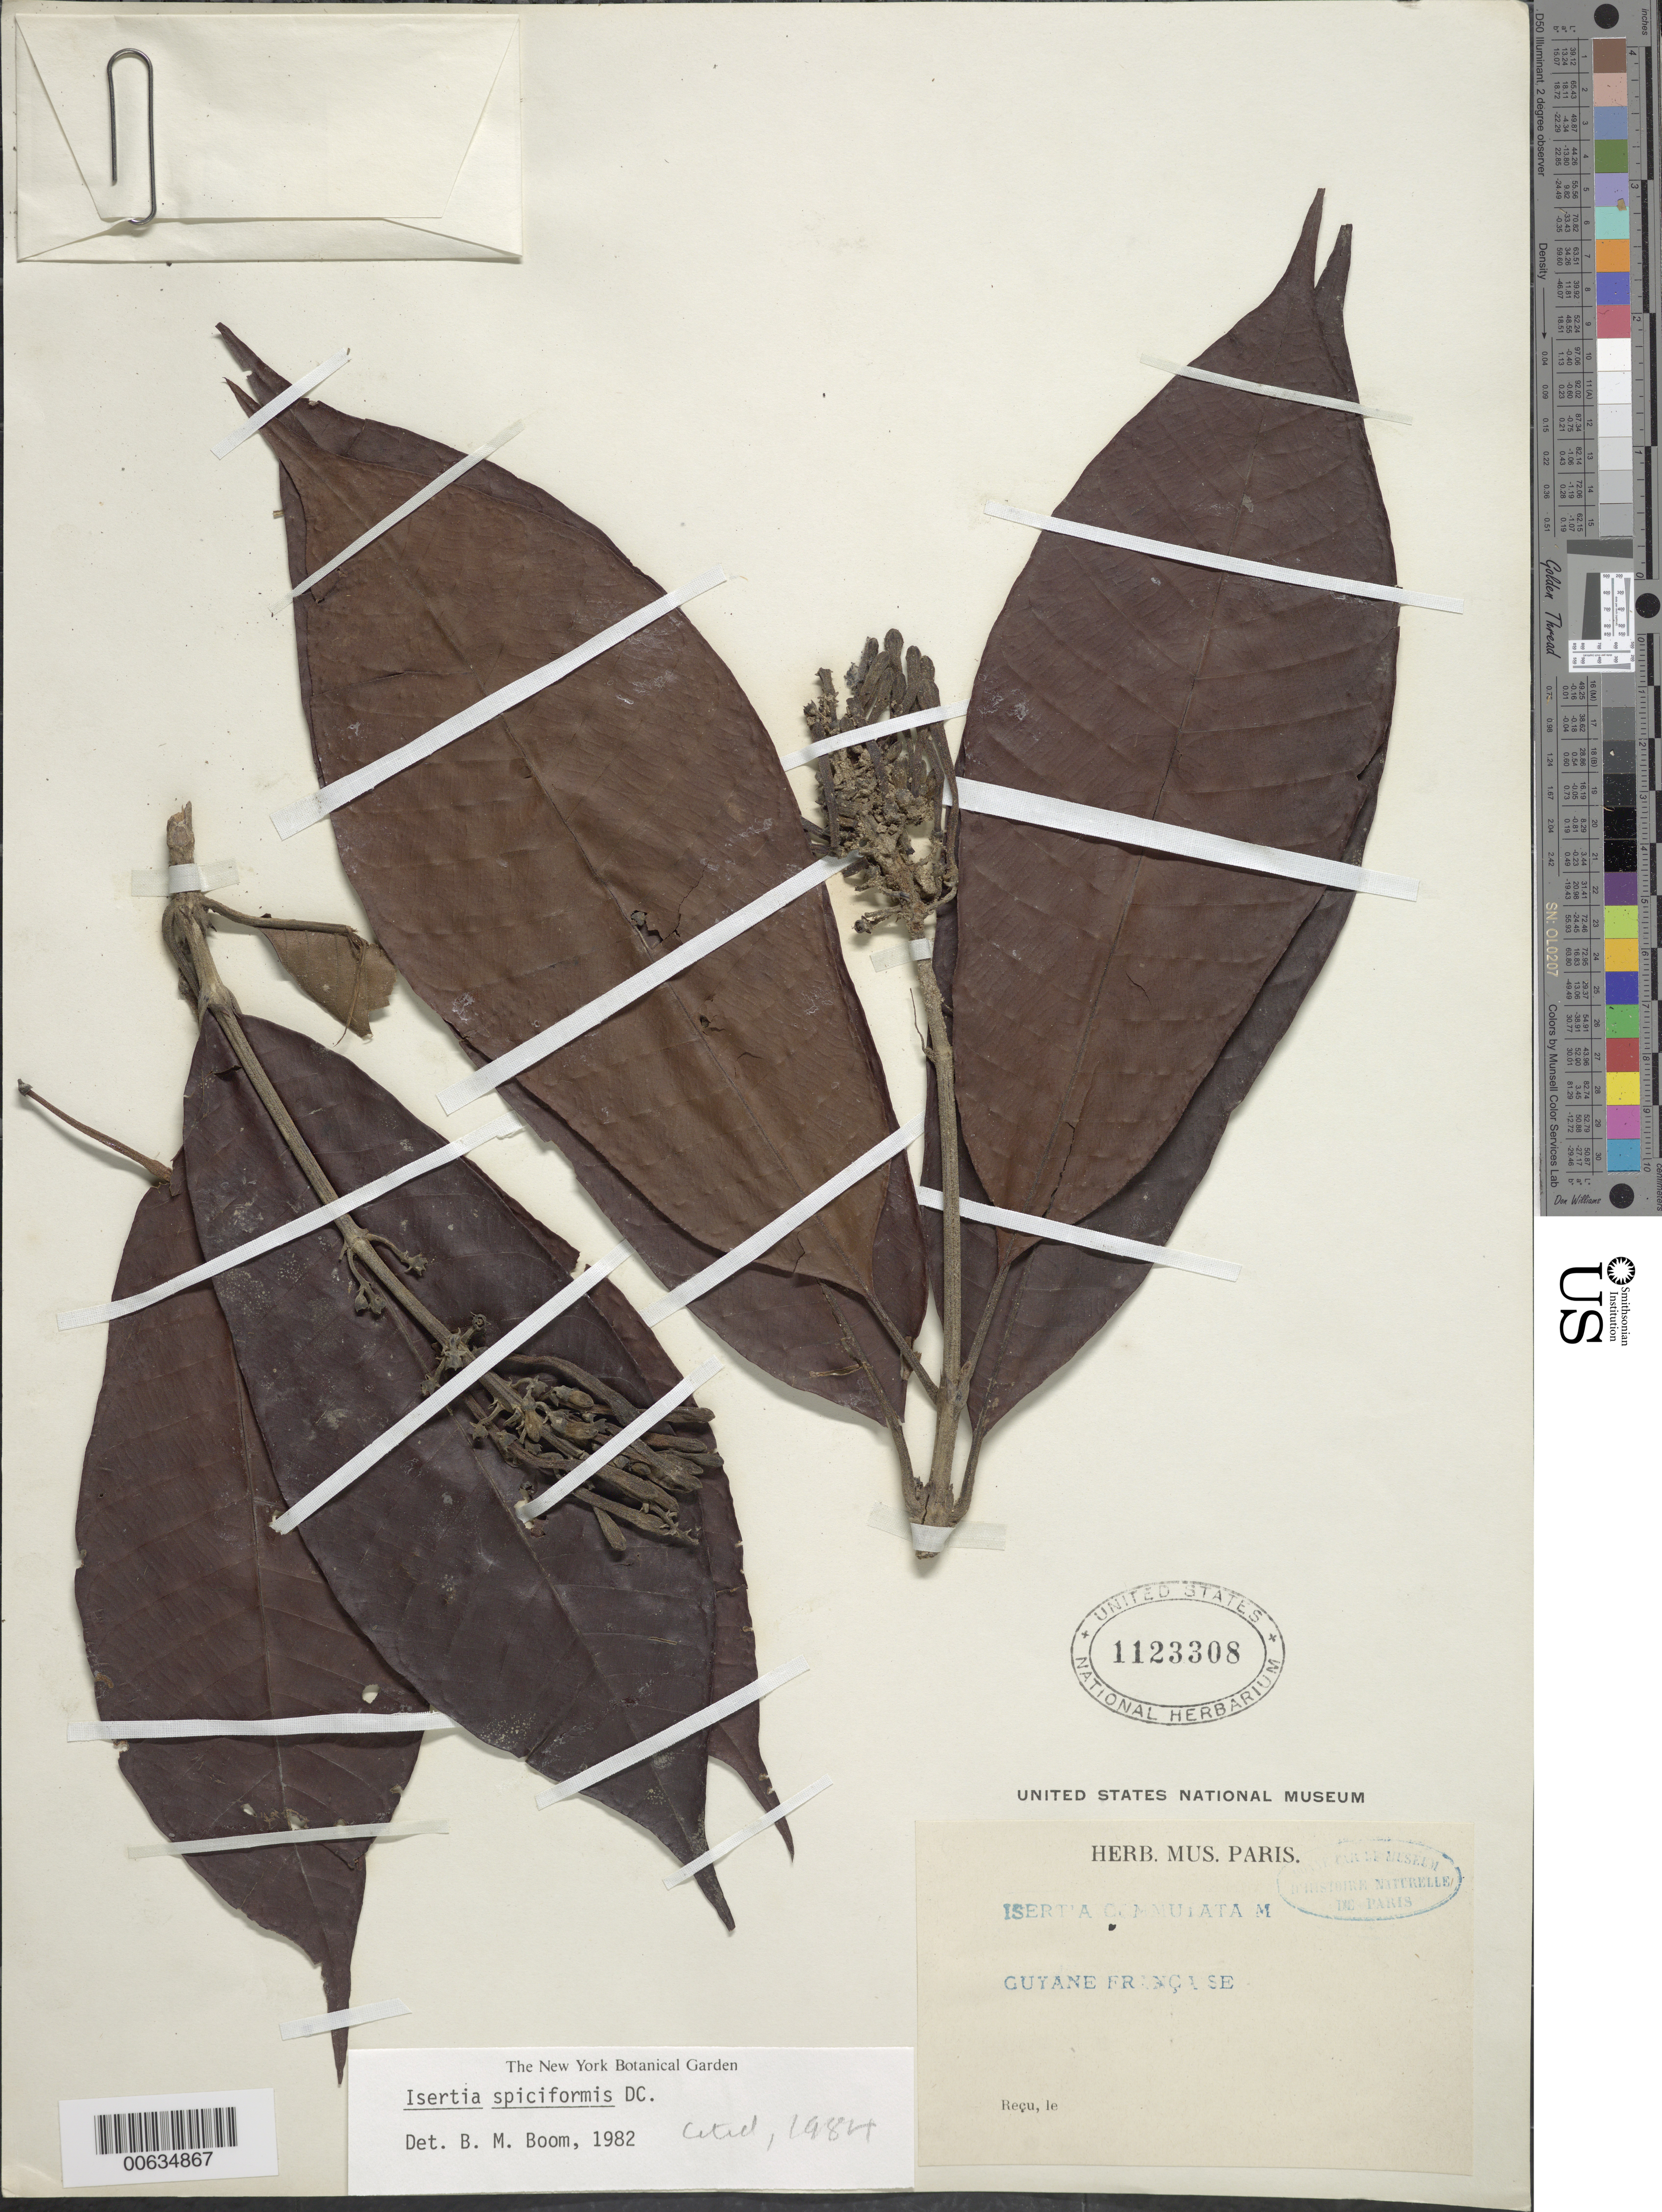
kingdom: Plantae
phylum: Tracheophyta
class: Magnoliopsida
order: Gentianales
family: Rubiaceae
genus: Isertia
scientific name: Isertia spiciformis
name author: DC.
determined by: Boom, B. M.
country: French Guiana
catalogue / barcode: US 1123308